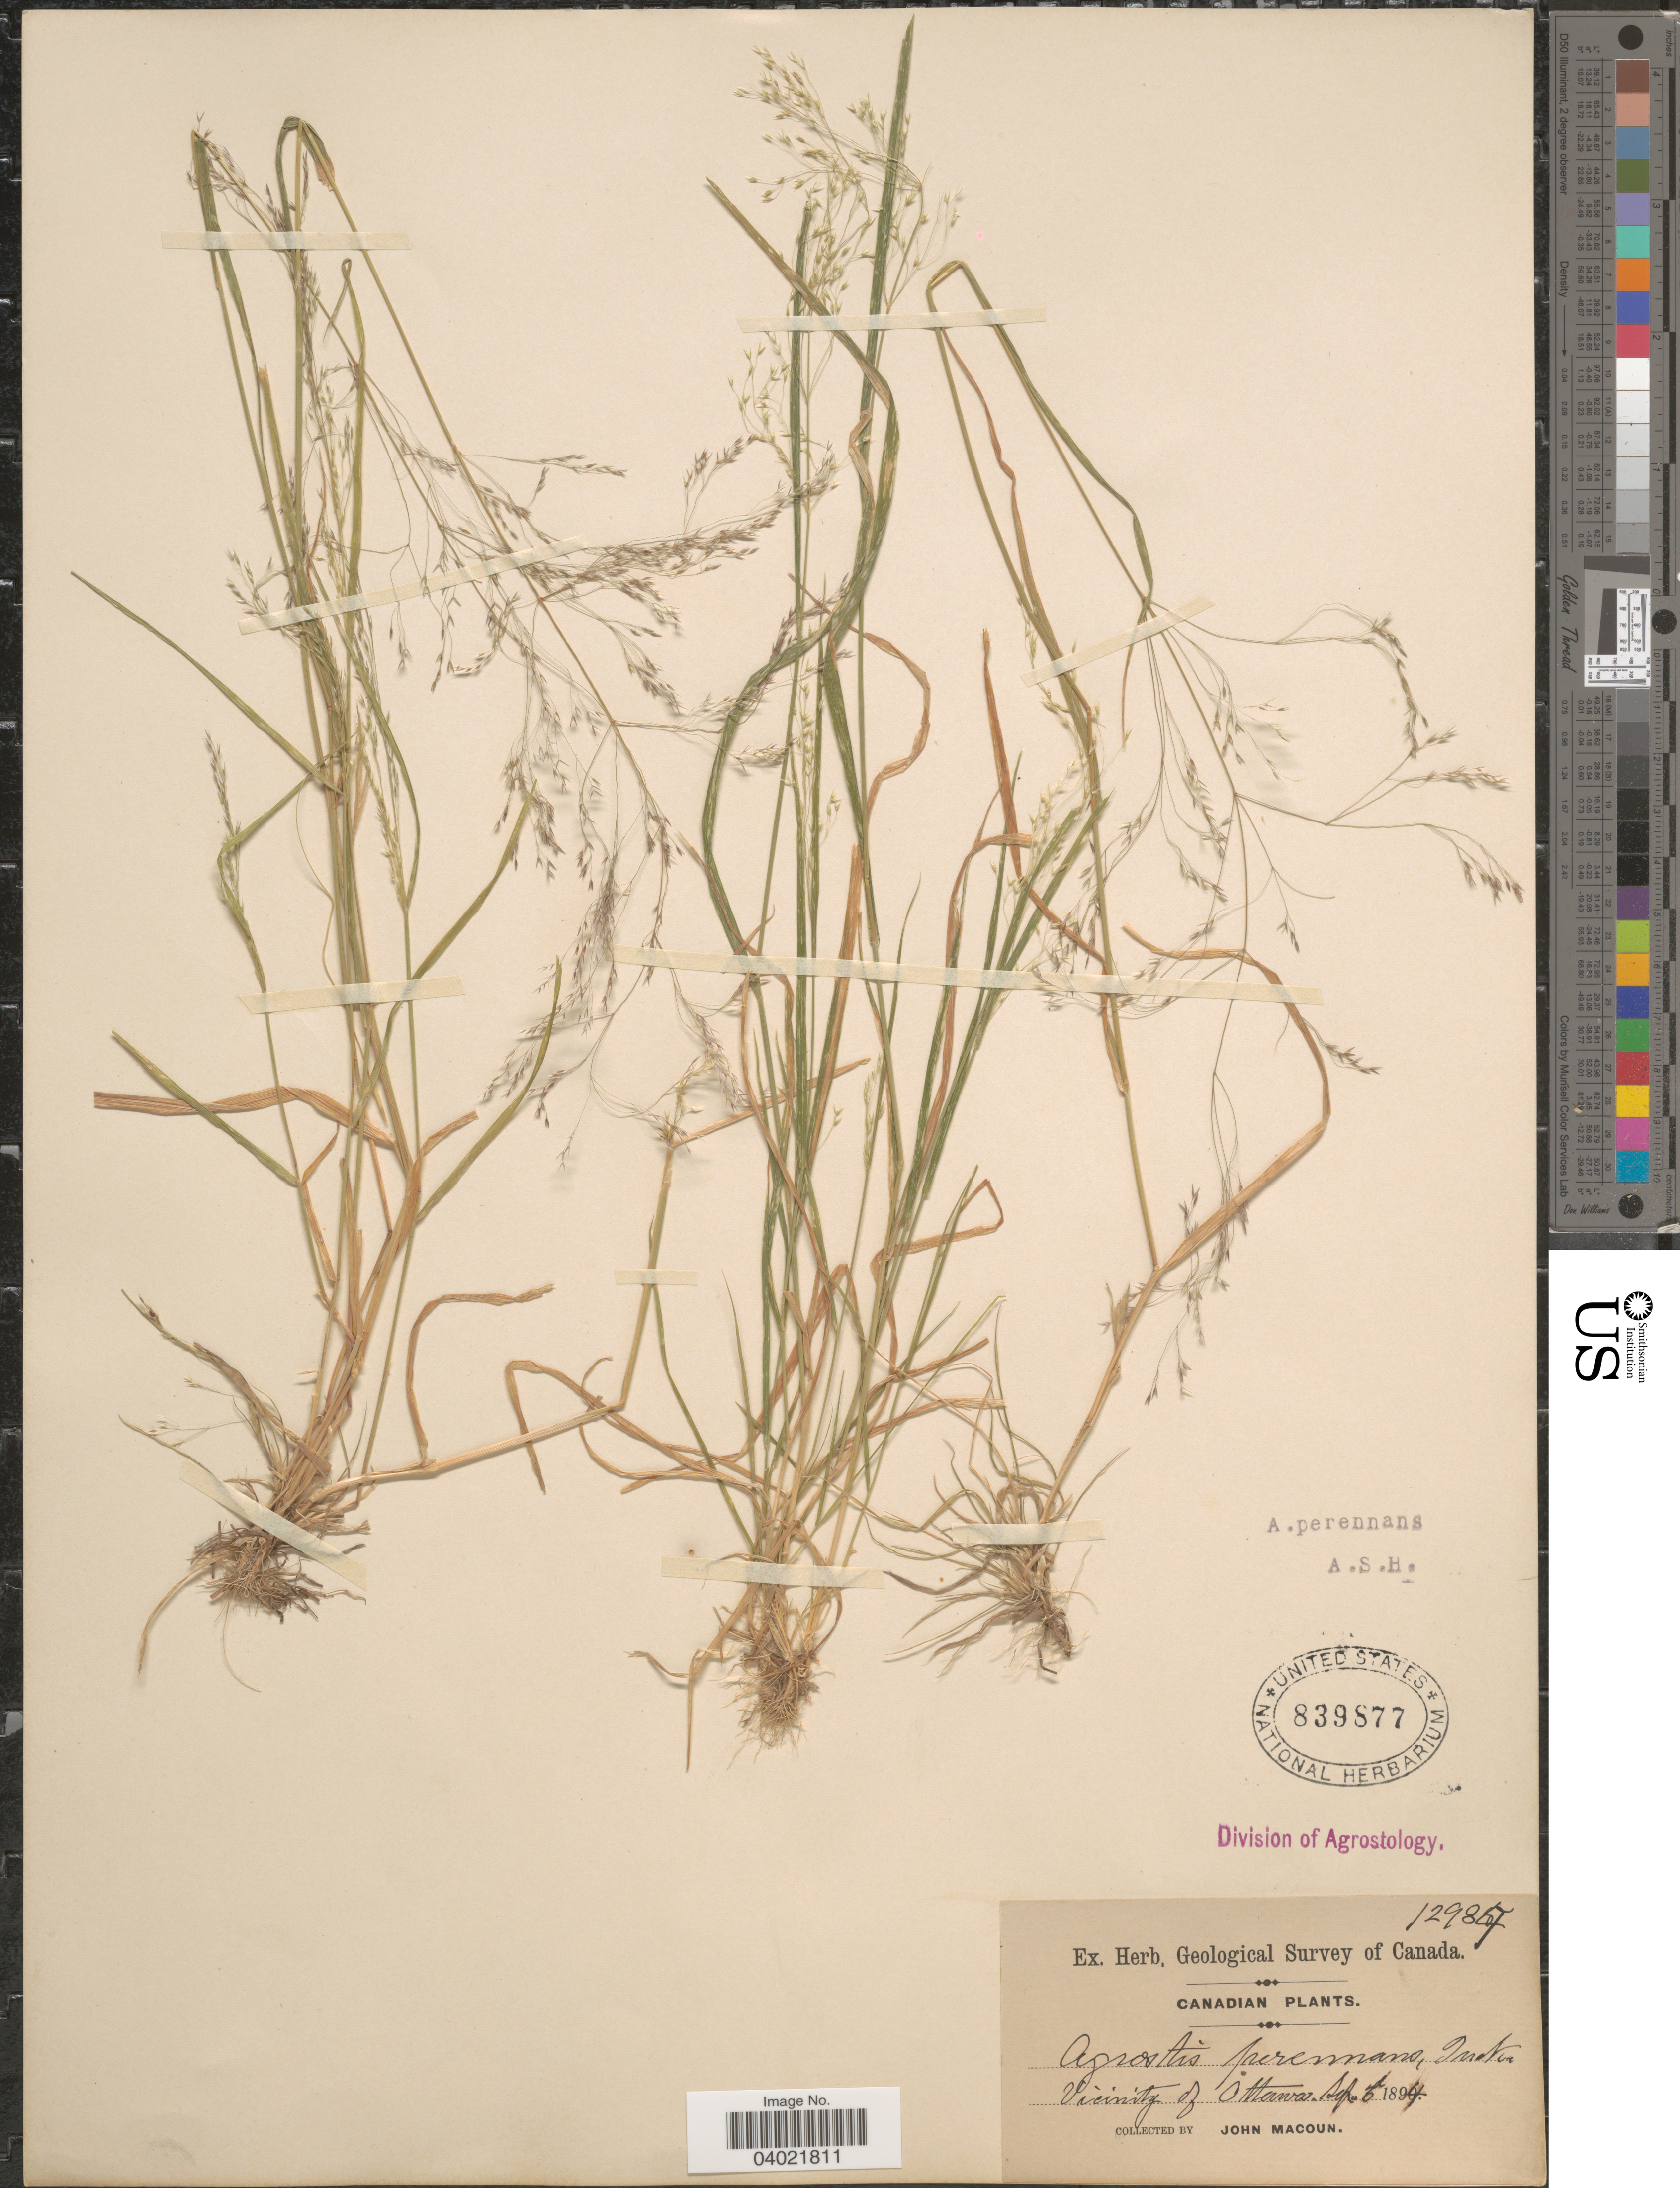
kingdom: Plantae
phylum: Tracheophyta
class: Liliopsida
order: Poales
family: Poaceae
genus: Agrostis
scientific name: Agrostis perennans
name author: (Walter) Tuck.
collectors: J. Macoun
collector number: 12984*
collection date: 1894-09-06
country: Canada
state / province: Ontario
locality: Vicinity of Ottawa.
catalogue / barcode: US 839877